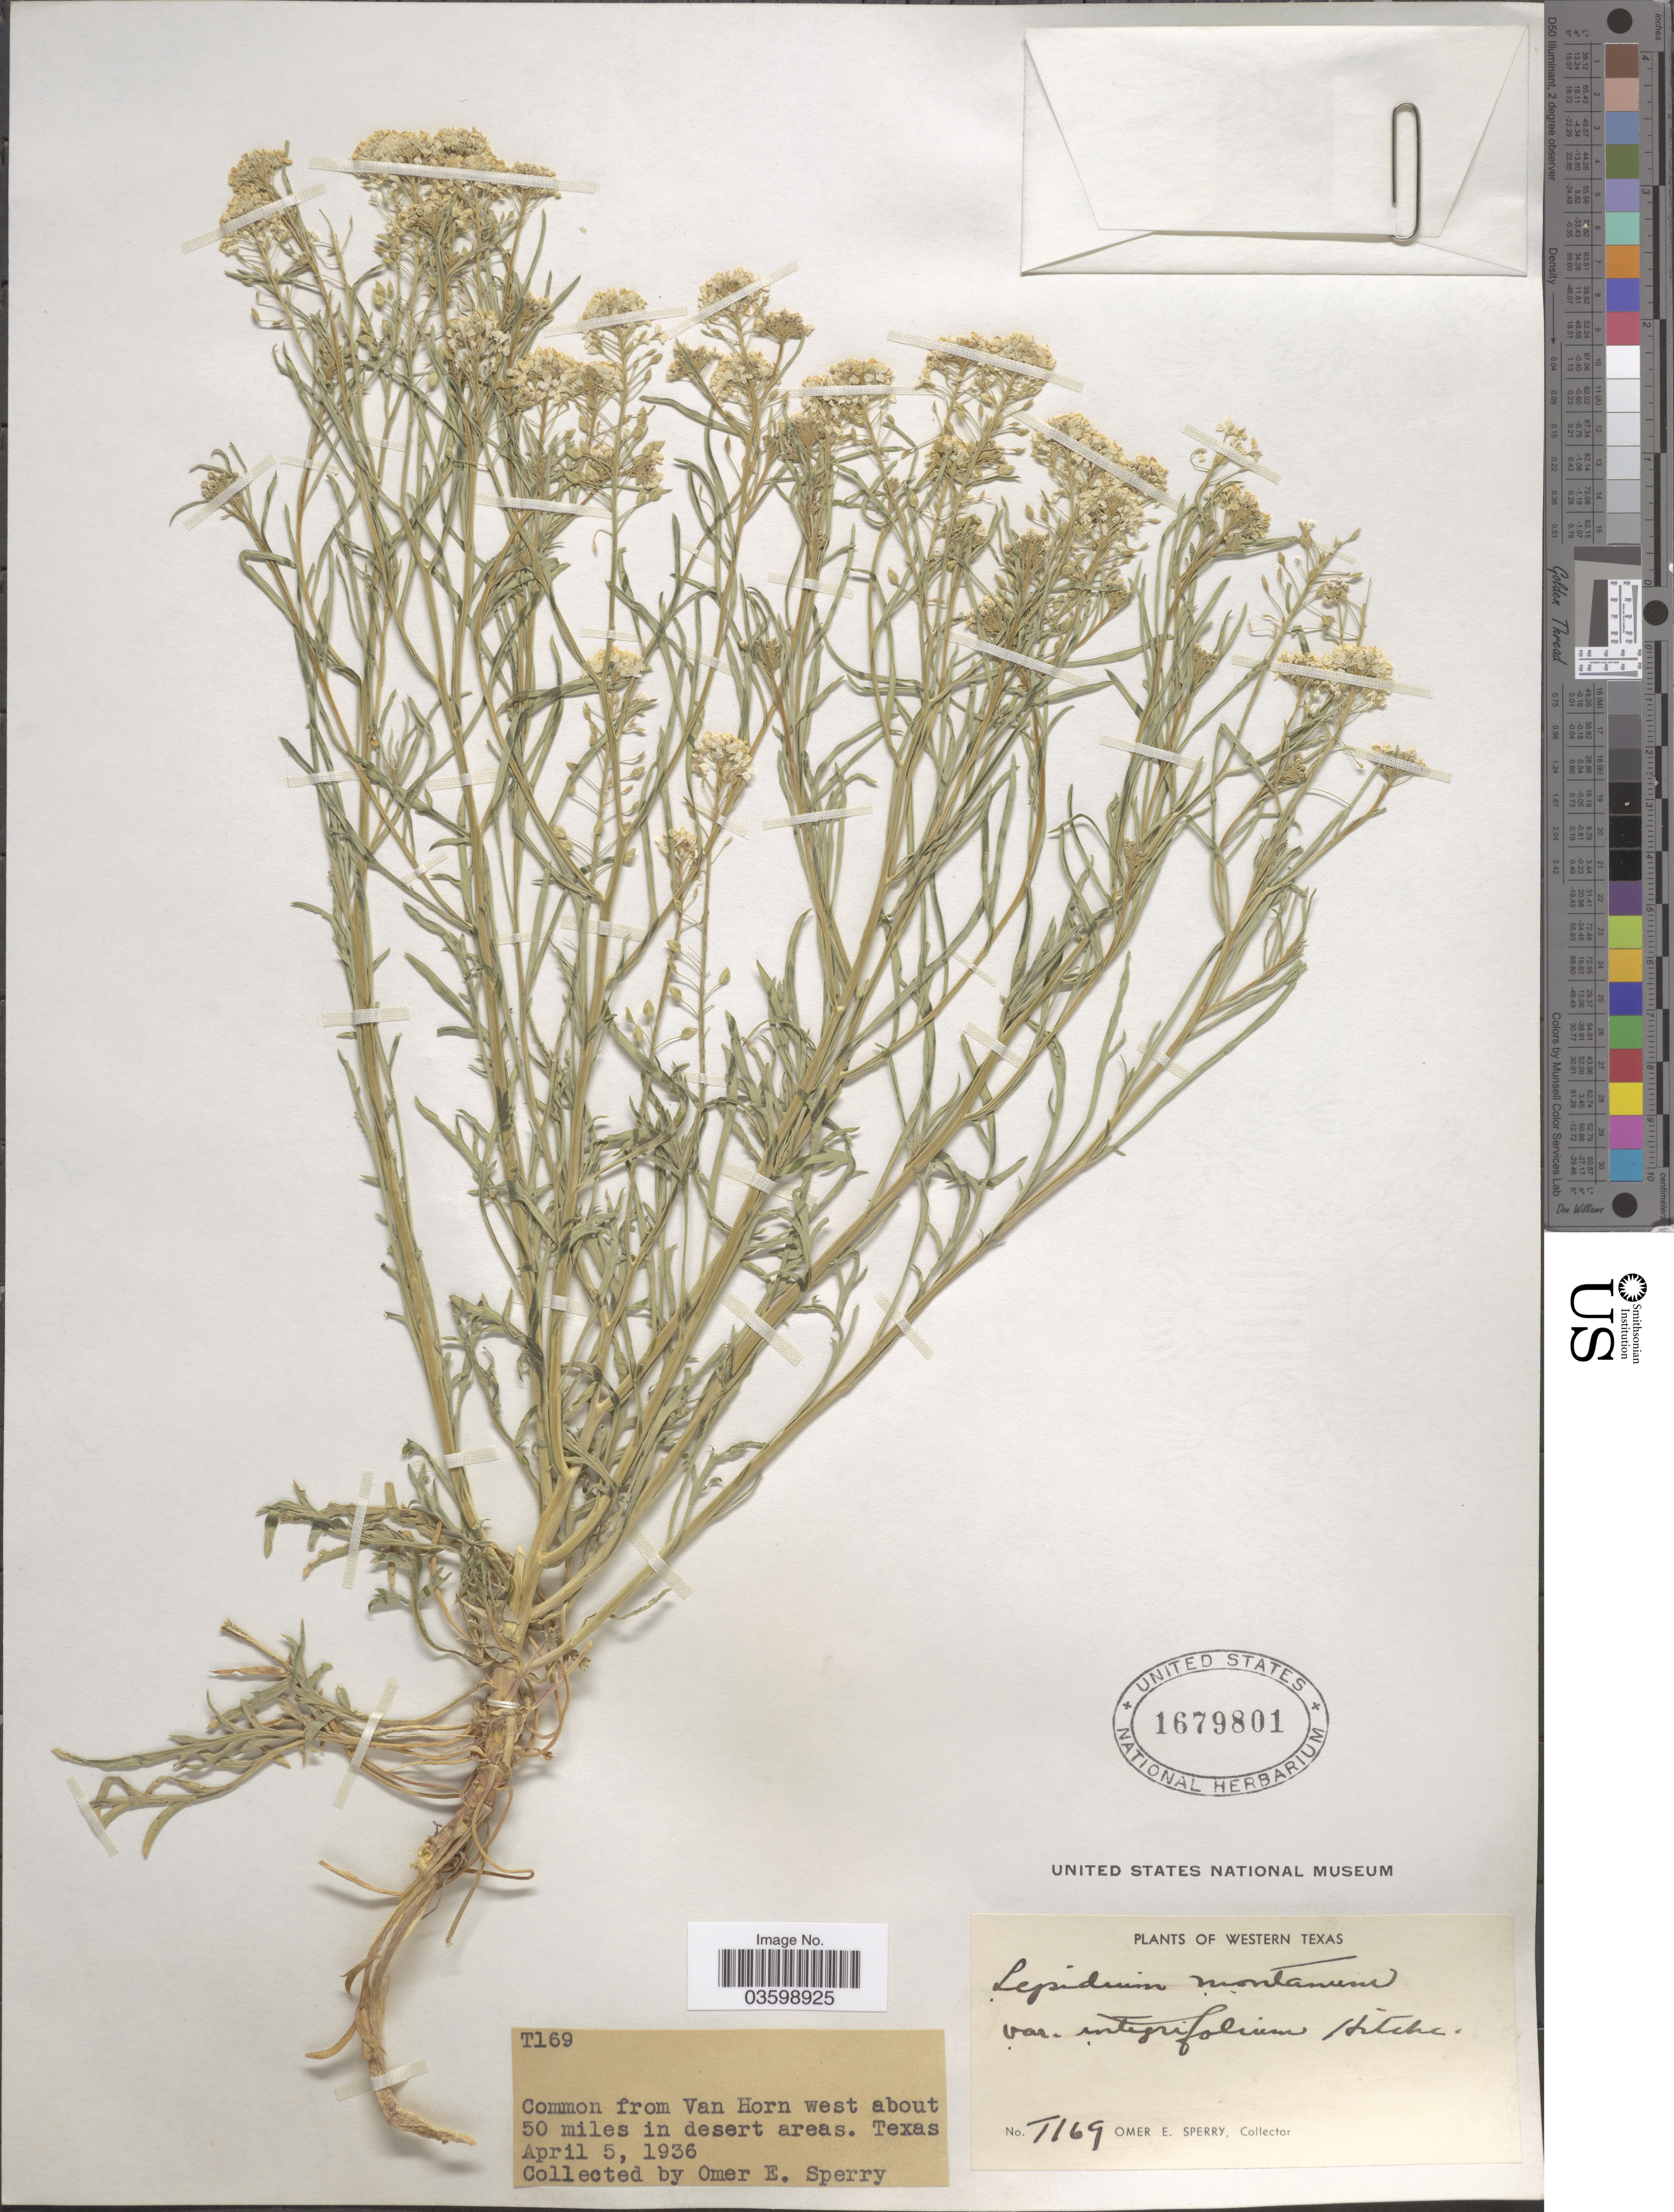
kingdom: Plantae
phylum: Tracheophyta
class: Magnoliopsida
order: Brassicales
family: Brassicaceae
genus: Lepidium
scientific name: Lepidium montanum var. integrifolium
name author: C.L. Hitchc.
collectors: O. E. Sperry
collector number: T169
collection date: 1936-04-05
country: United States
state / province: Texas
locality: Common from Van Horn west about 50 miles in desert areas. Western Texas.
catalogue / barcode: US 1679801